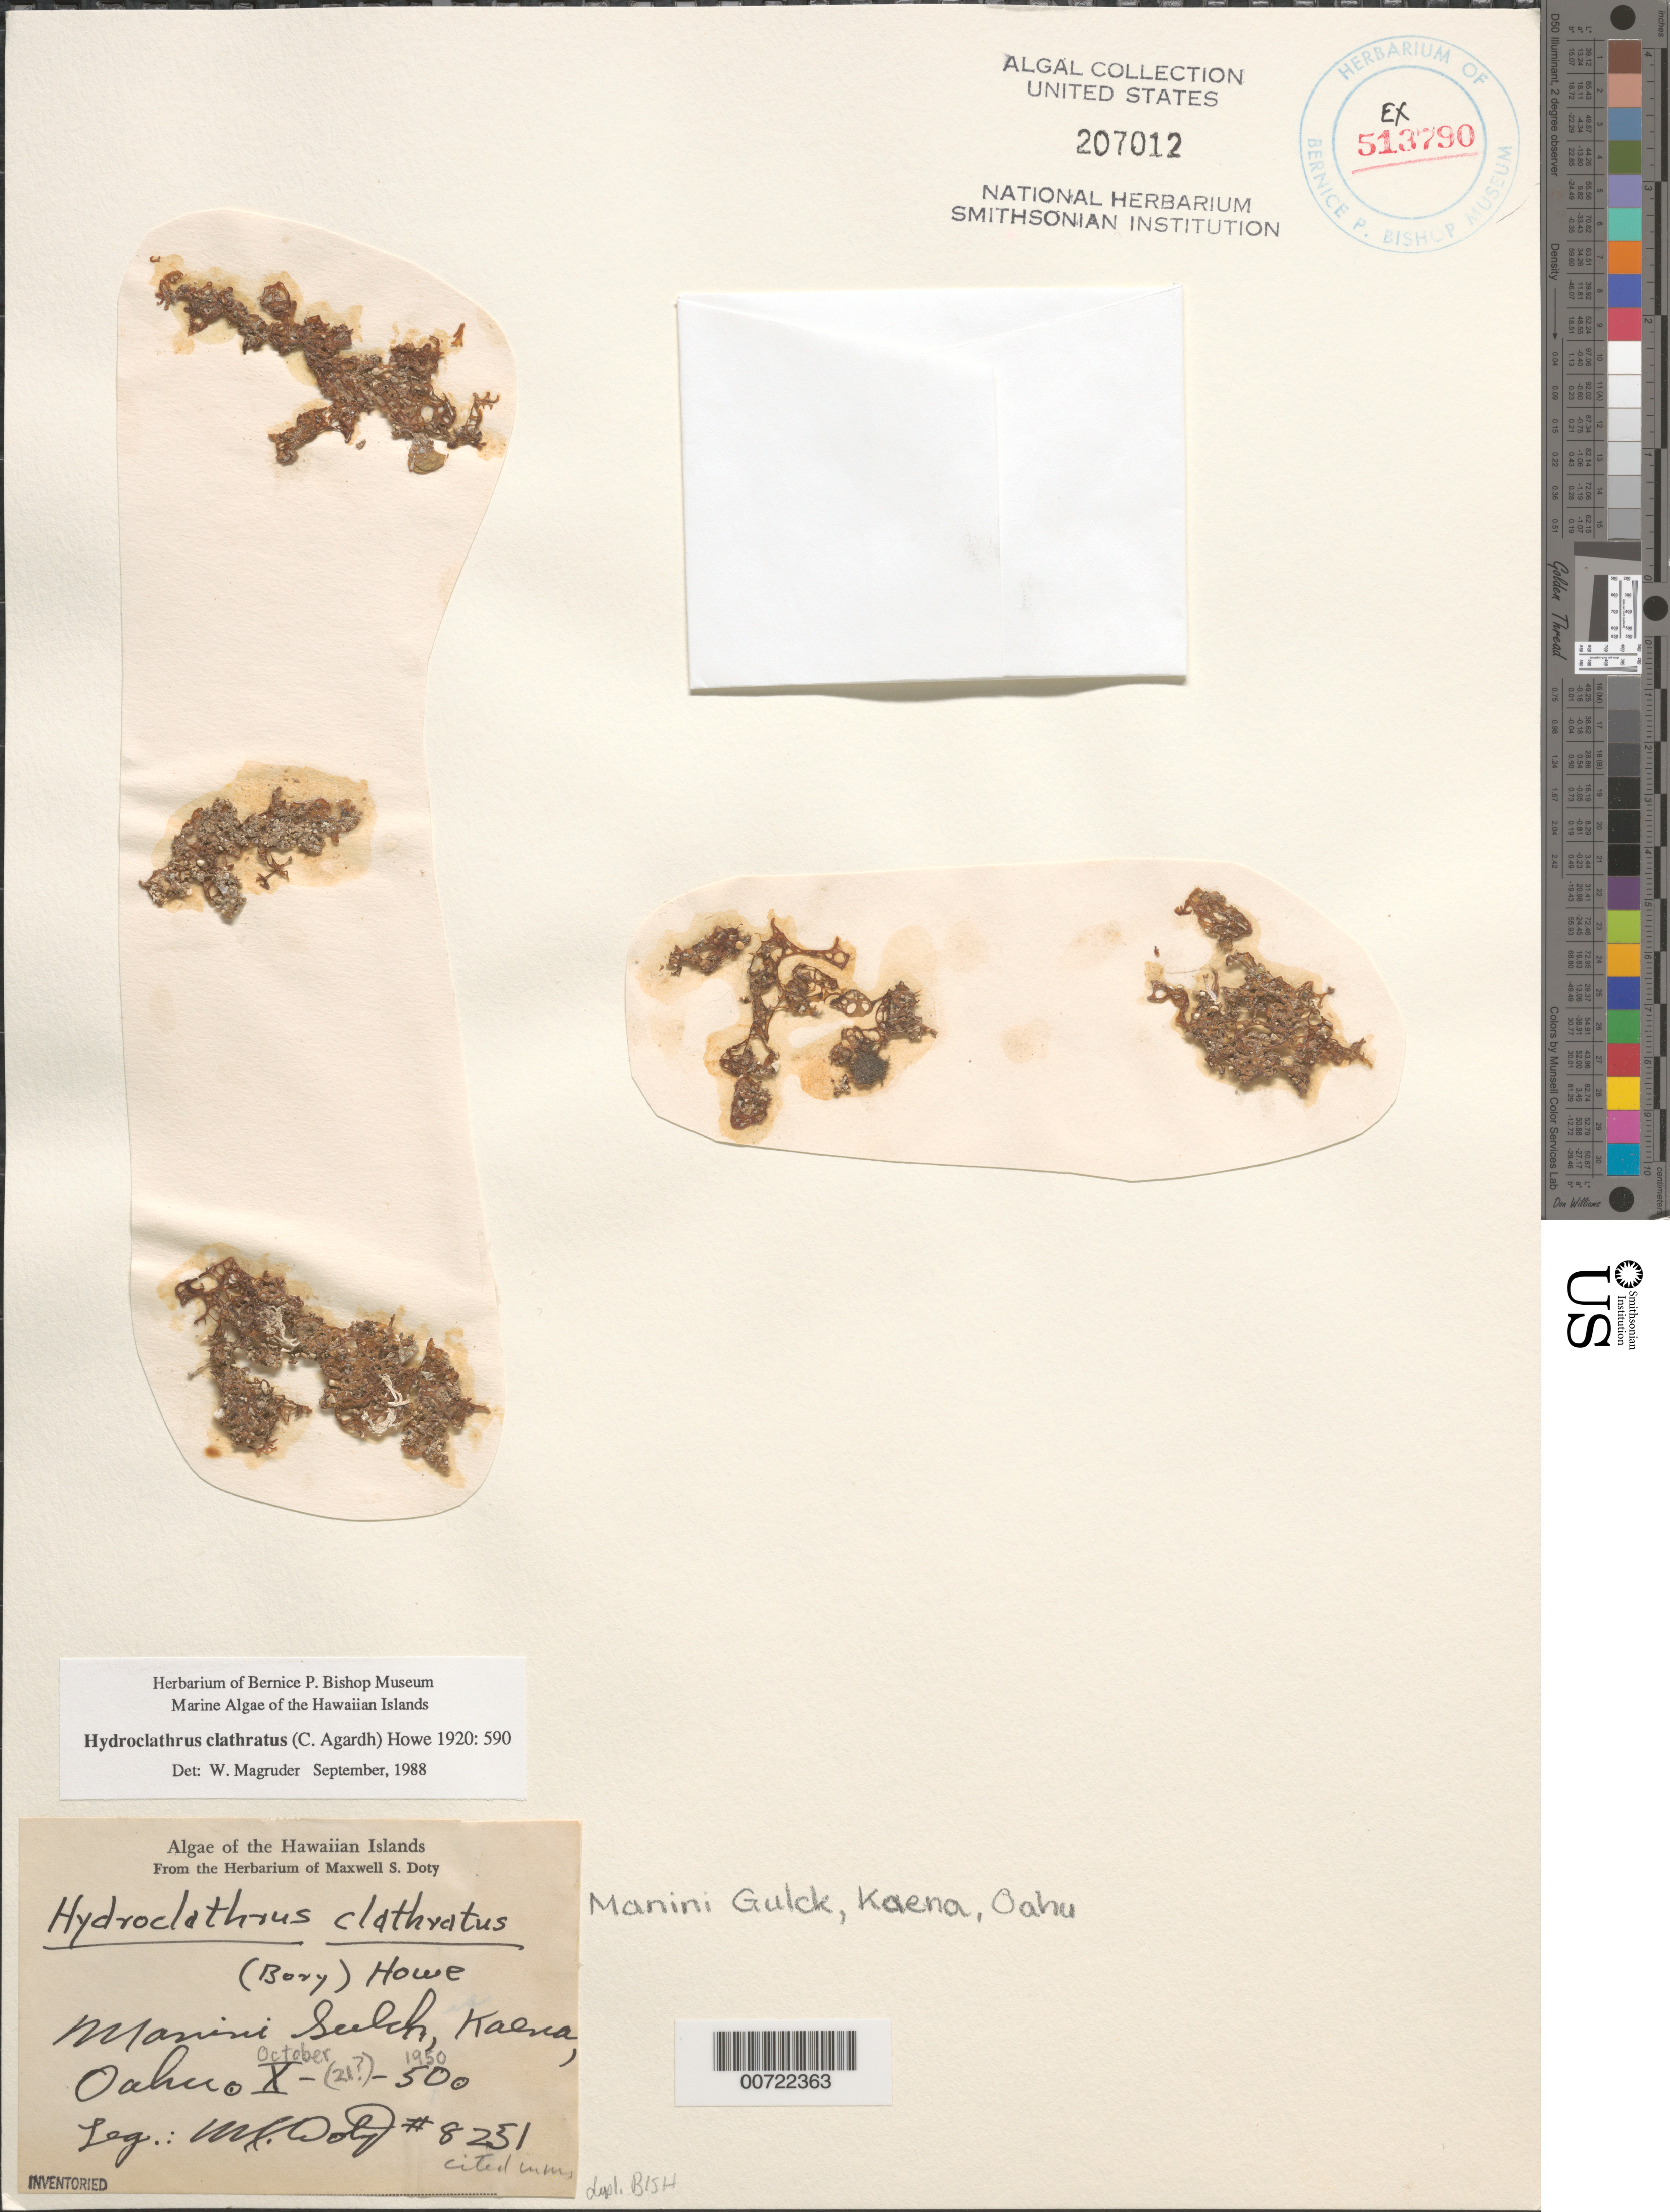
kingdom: Chromista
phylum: Ochrophyta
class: Phaeophyceae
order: Scytosiphonales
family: Scytosiphonaceae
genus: Hydroclathrus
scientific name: Hydroclathrus clathratus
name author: (C. Agardh) M. Howe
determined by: Magruder, W. H.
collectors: M. S. Doty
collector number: MSD 8251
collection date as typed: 21 Oct 1950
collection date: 1950-10-21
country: United States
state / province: Hawaii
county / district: Honolulu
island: Oahu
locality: Kaena, Manini Gulch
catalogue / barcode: US 207012